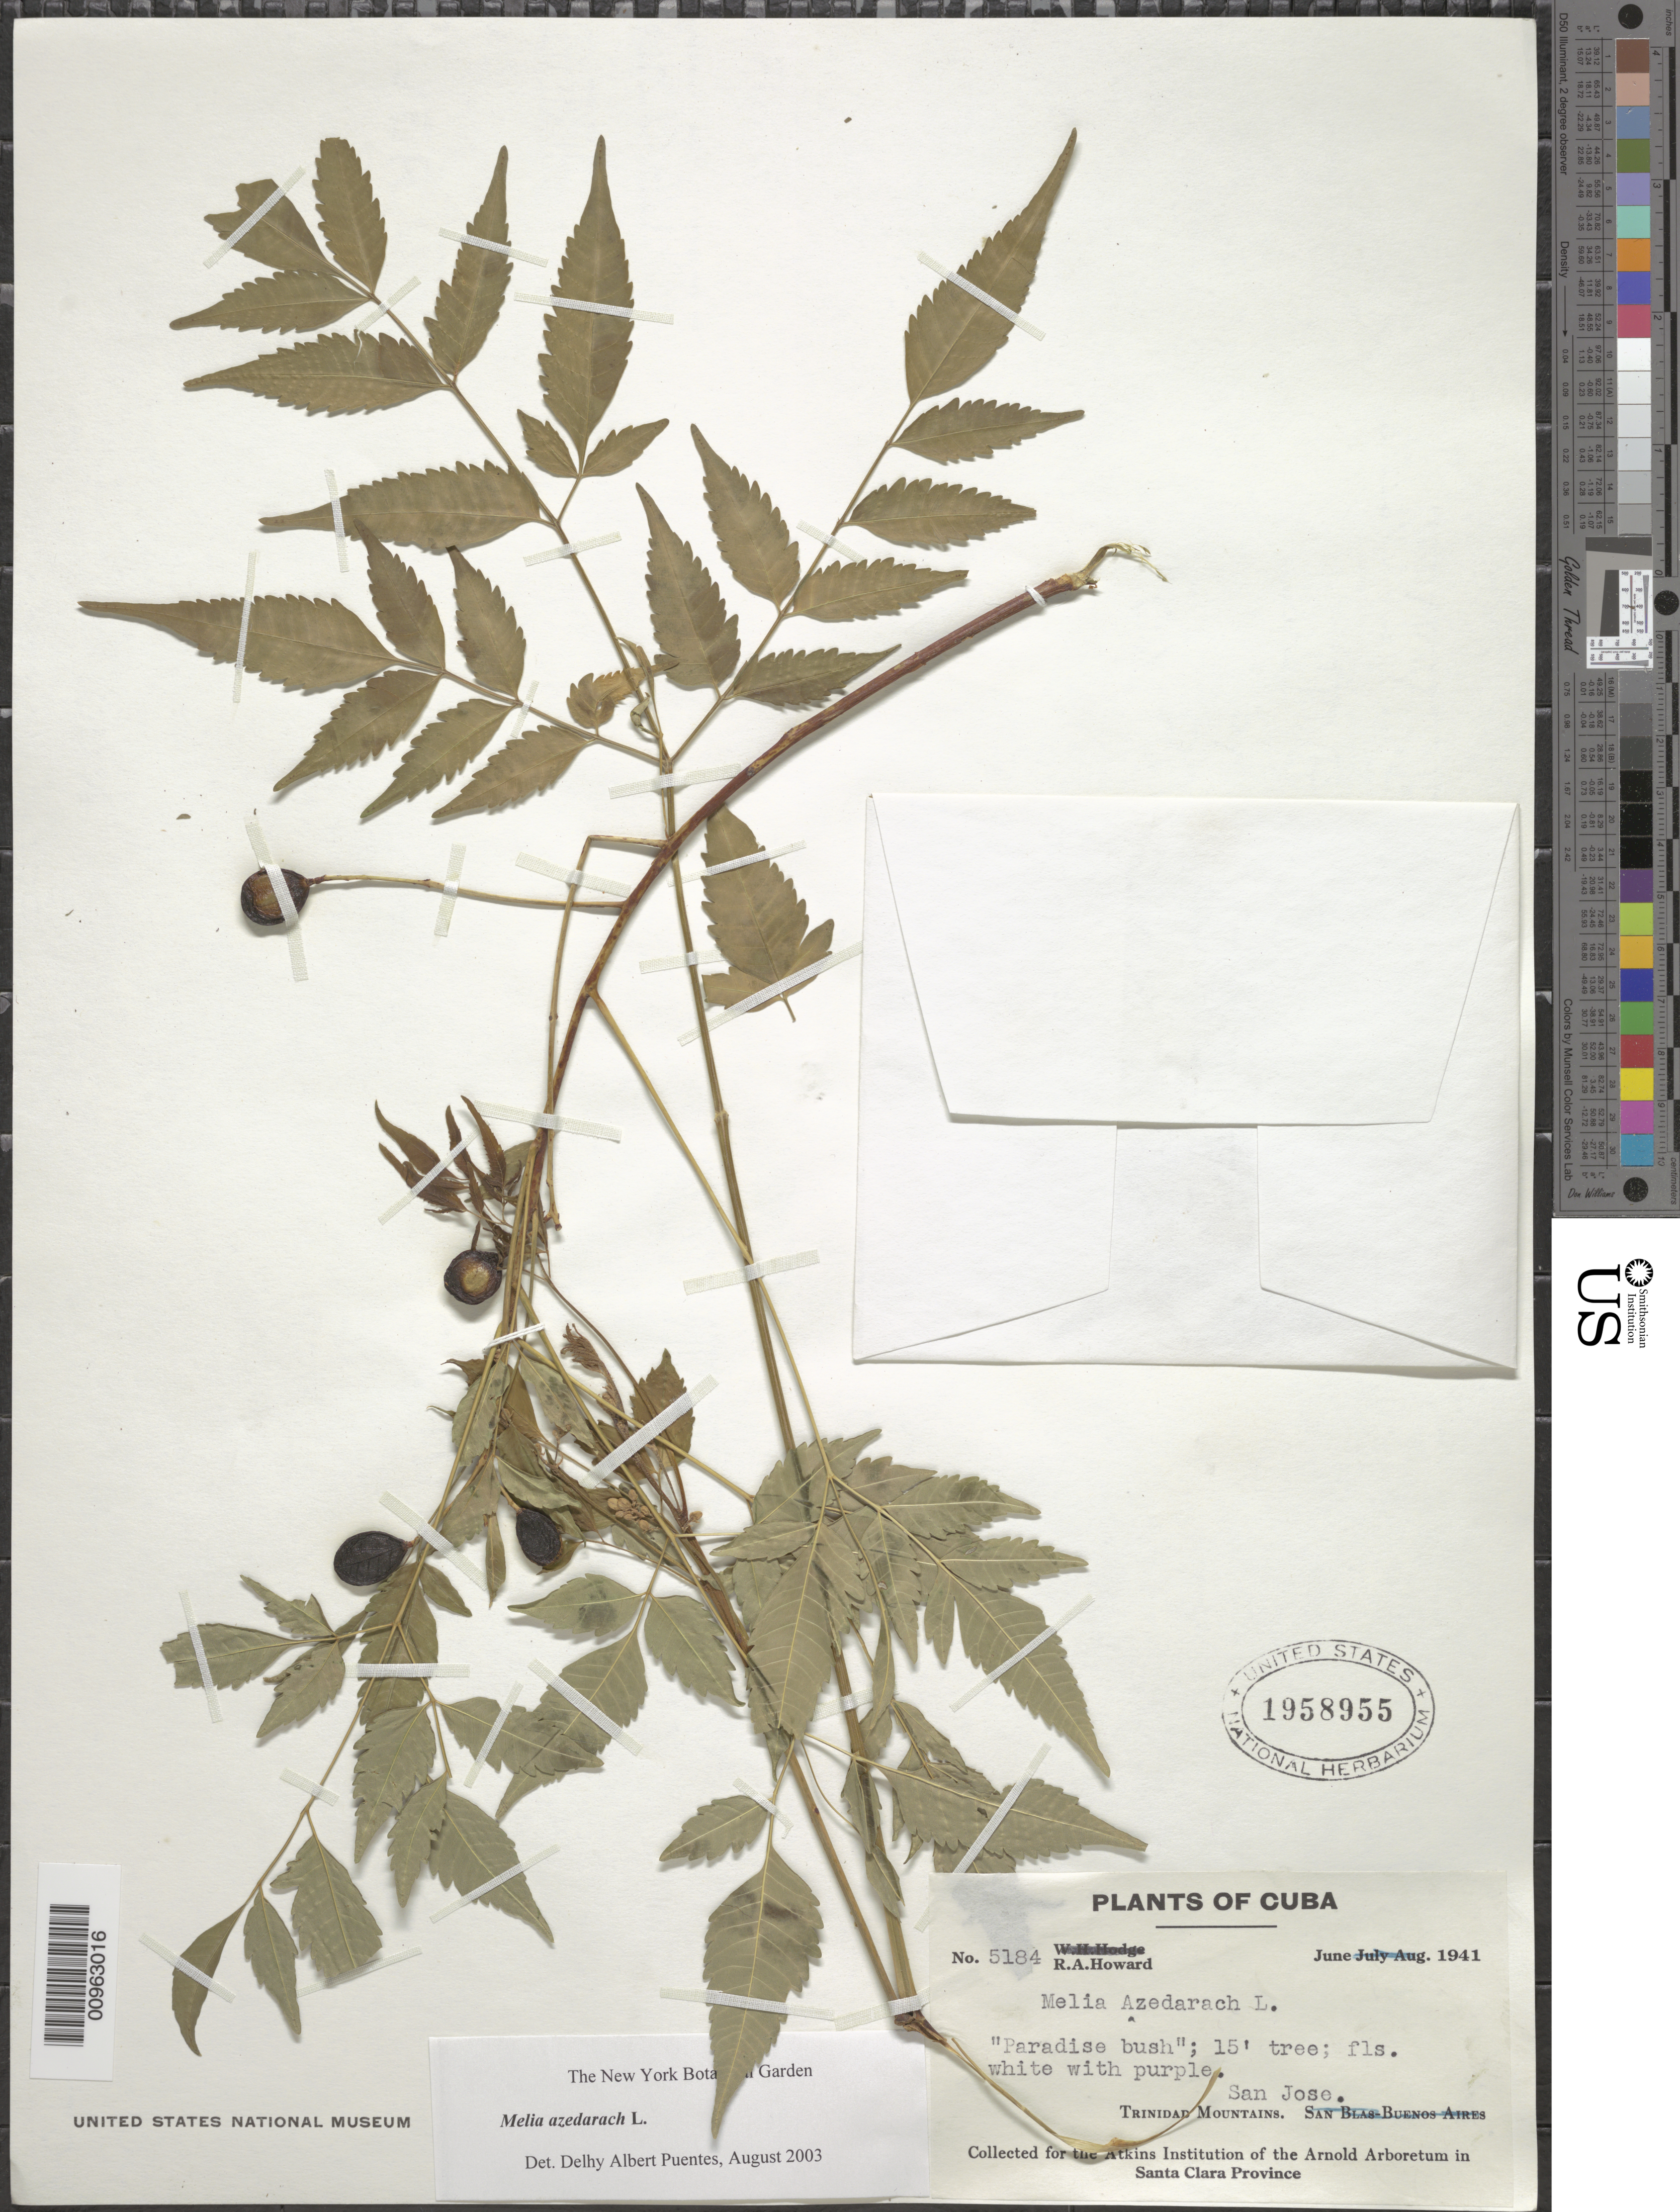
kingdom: Plantae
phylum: Tracheophyta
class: Magnoliopsida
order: Sapindales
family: Meliaceae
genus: Melia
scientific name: Melia azedarach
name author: L.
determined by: Puentes, D. A.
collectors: R. A. Howard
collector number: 5184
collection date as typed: Jun 1941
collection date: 1941-06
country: Cuba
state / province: Las Villas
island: Cuba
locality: San Jose, Trinidad Mountains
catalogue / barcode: US 1958955